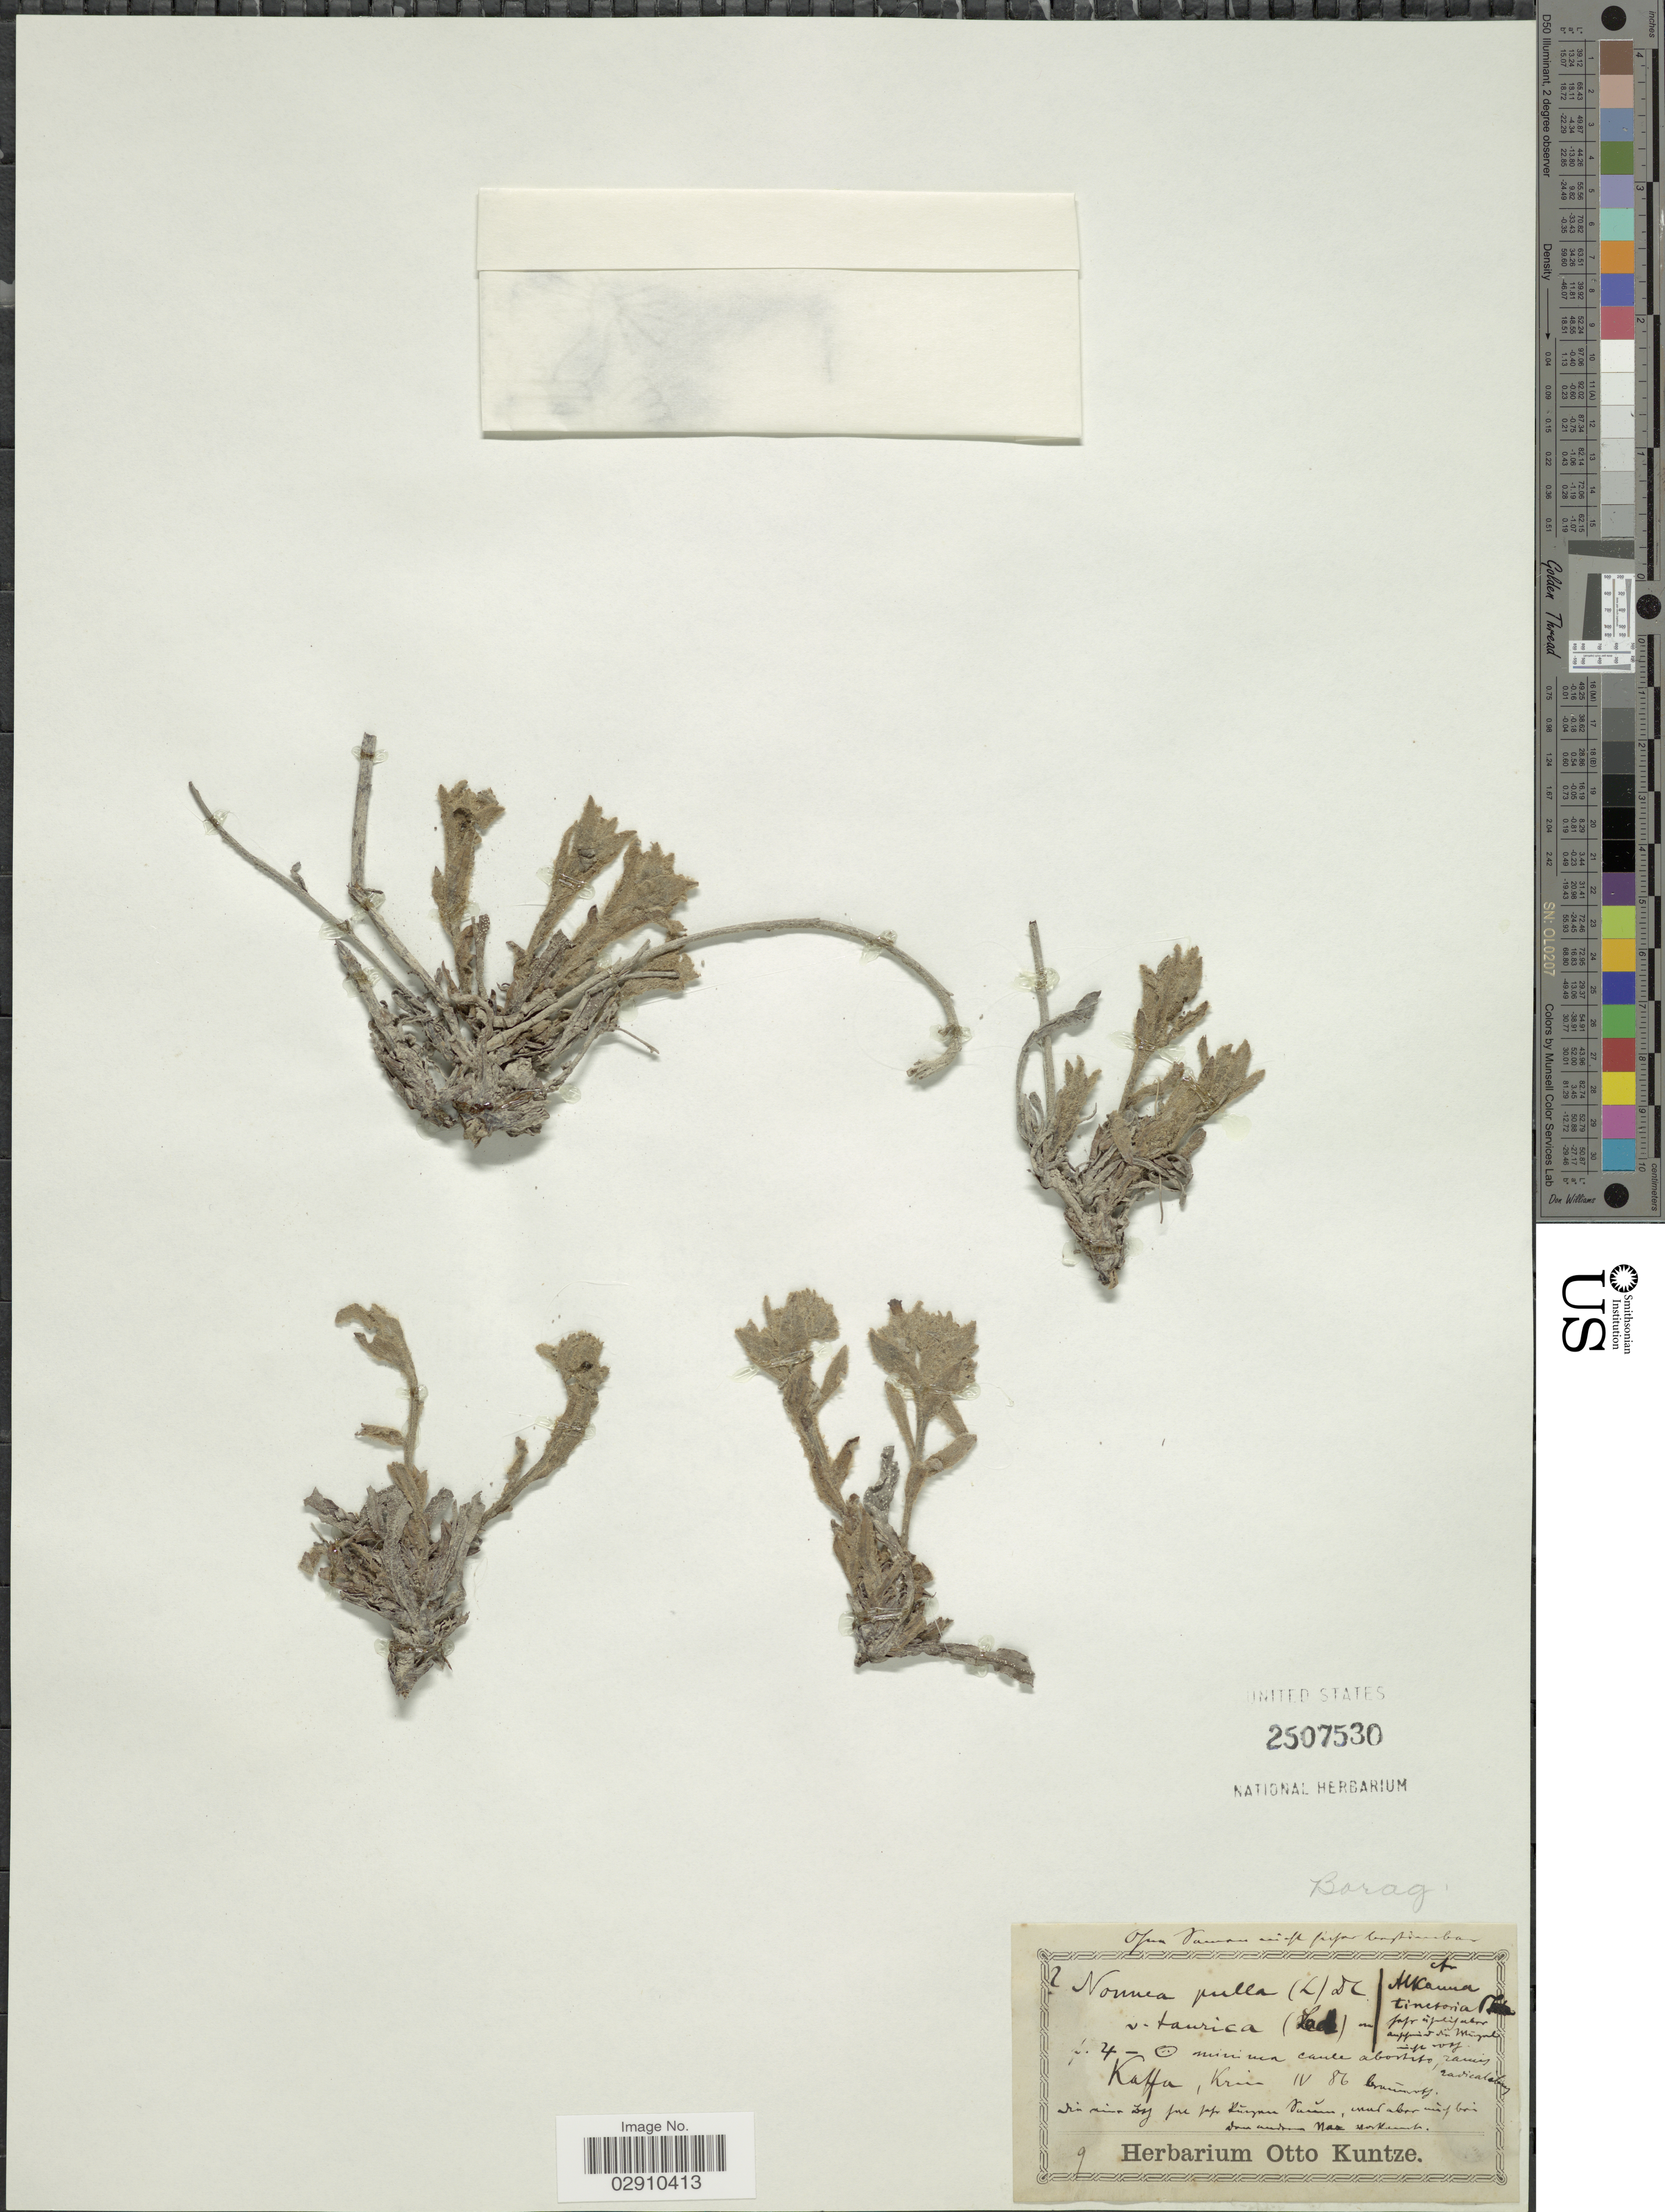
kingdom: Plantae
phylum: Tracheophyta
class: Magnoliopsida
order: Boraginales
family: Boraginaceae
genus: Nonea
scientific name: Nonea pulla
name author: (L.) DC.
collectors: ex herb. Otto Kuntze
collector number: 9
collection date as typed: Transcribed d/m/y: /4/86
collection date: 1886-04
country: Ukraine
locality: Kaffa, Krim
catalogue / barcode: US 2507530